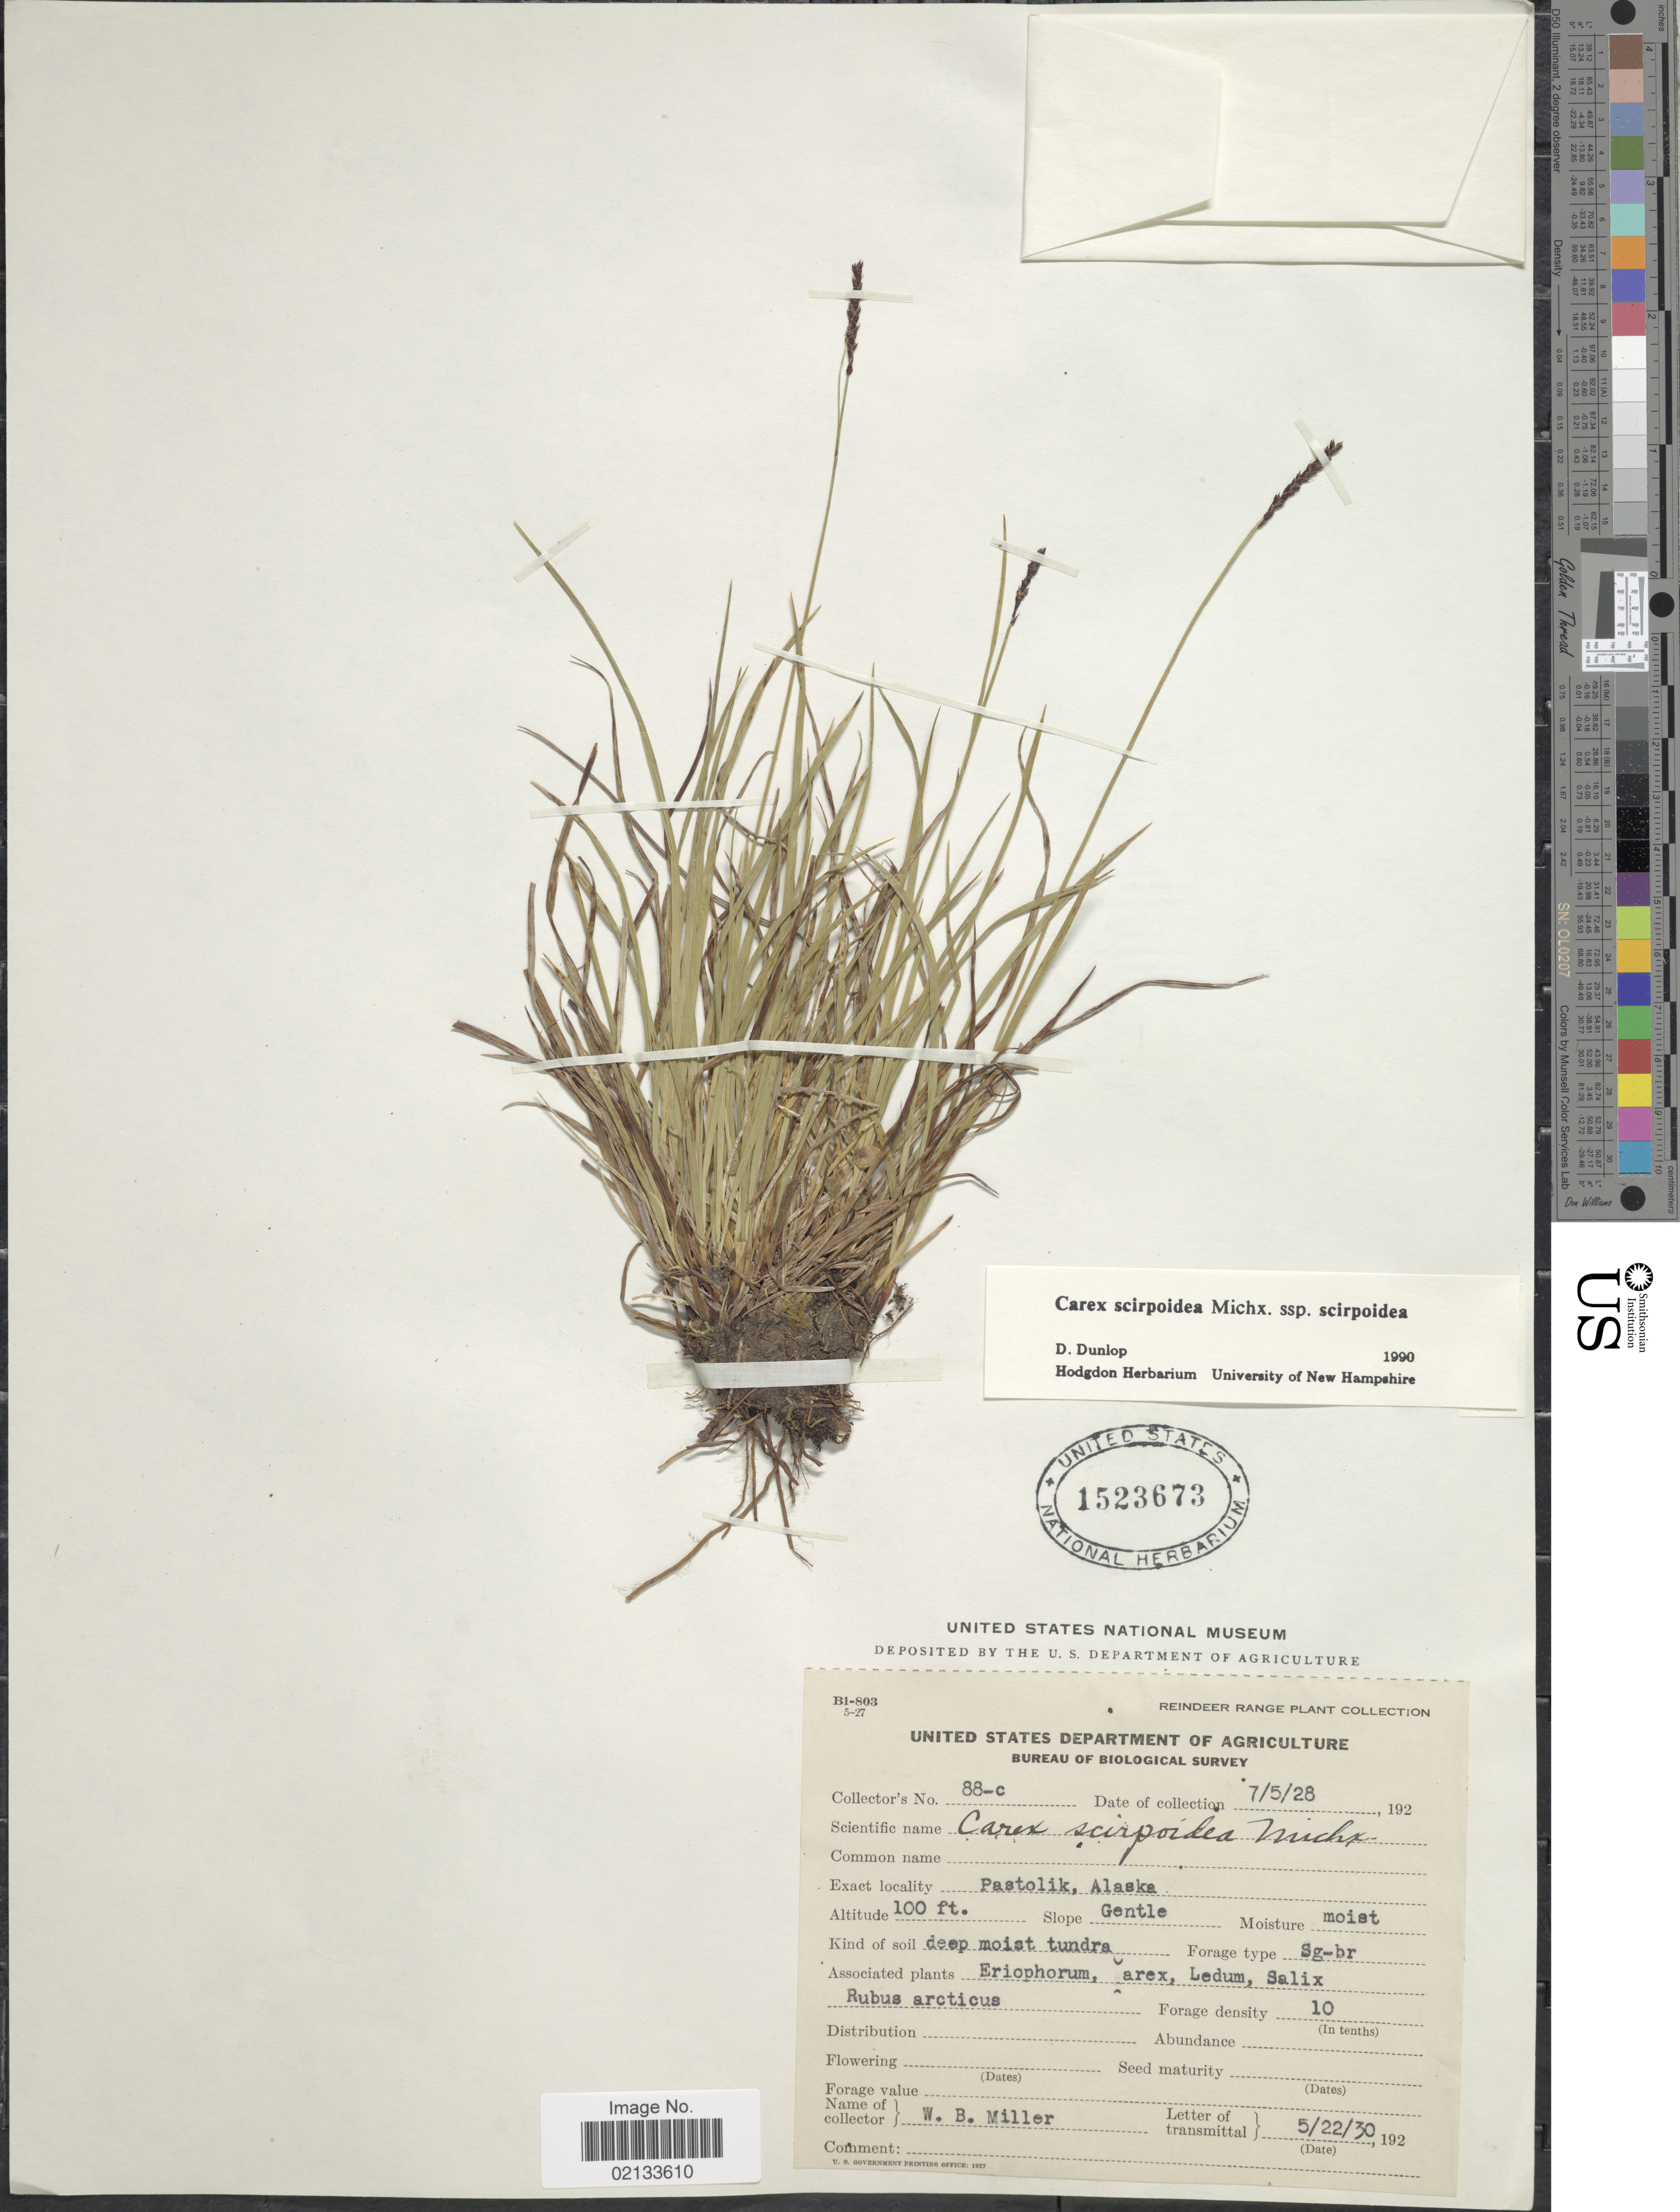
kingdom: Plantae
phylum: Tracheophyta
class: Liliopsida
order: Poales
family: Cyperaceae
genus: Carex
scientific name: Carex scirpoidea subsp. scirpoidea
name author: Michx.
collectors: W. Miller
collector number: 88-c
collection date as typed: Transcribed d/m/y: 5/7/28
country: United States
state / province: Alaska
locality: Pastolik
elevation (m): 30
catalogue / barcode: US 1523673